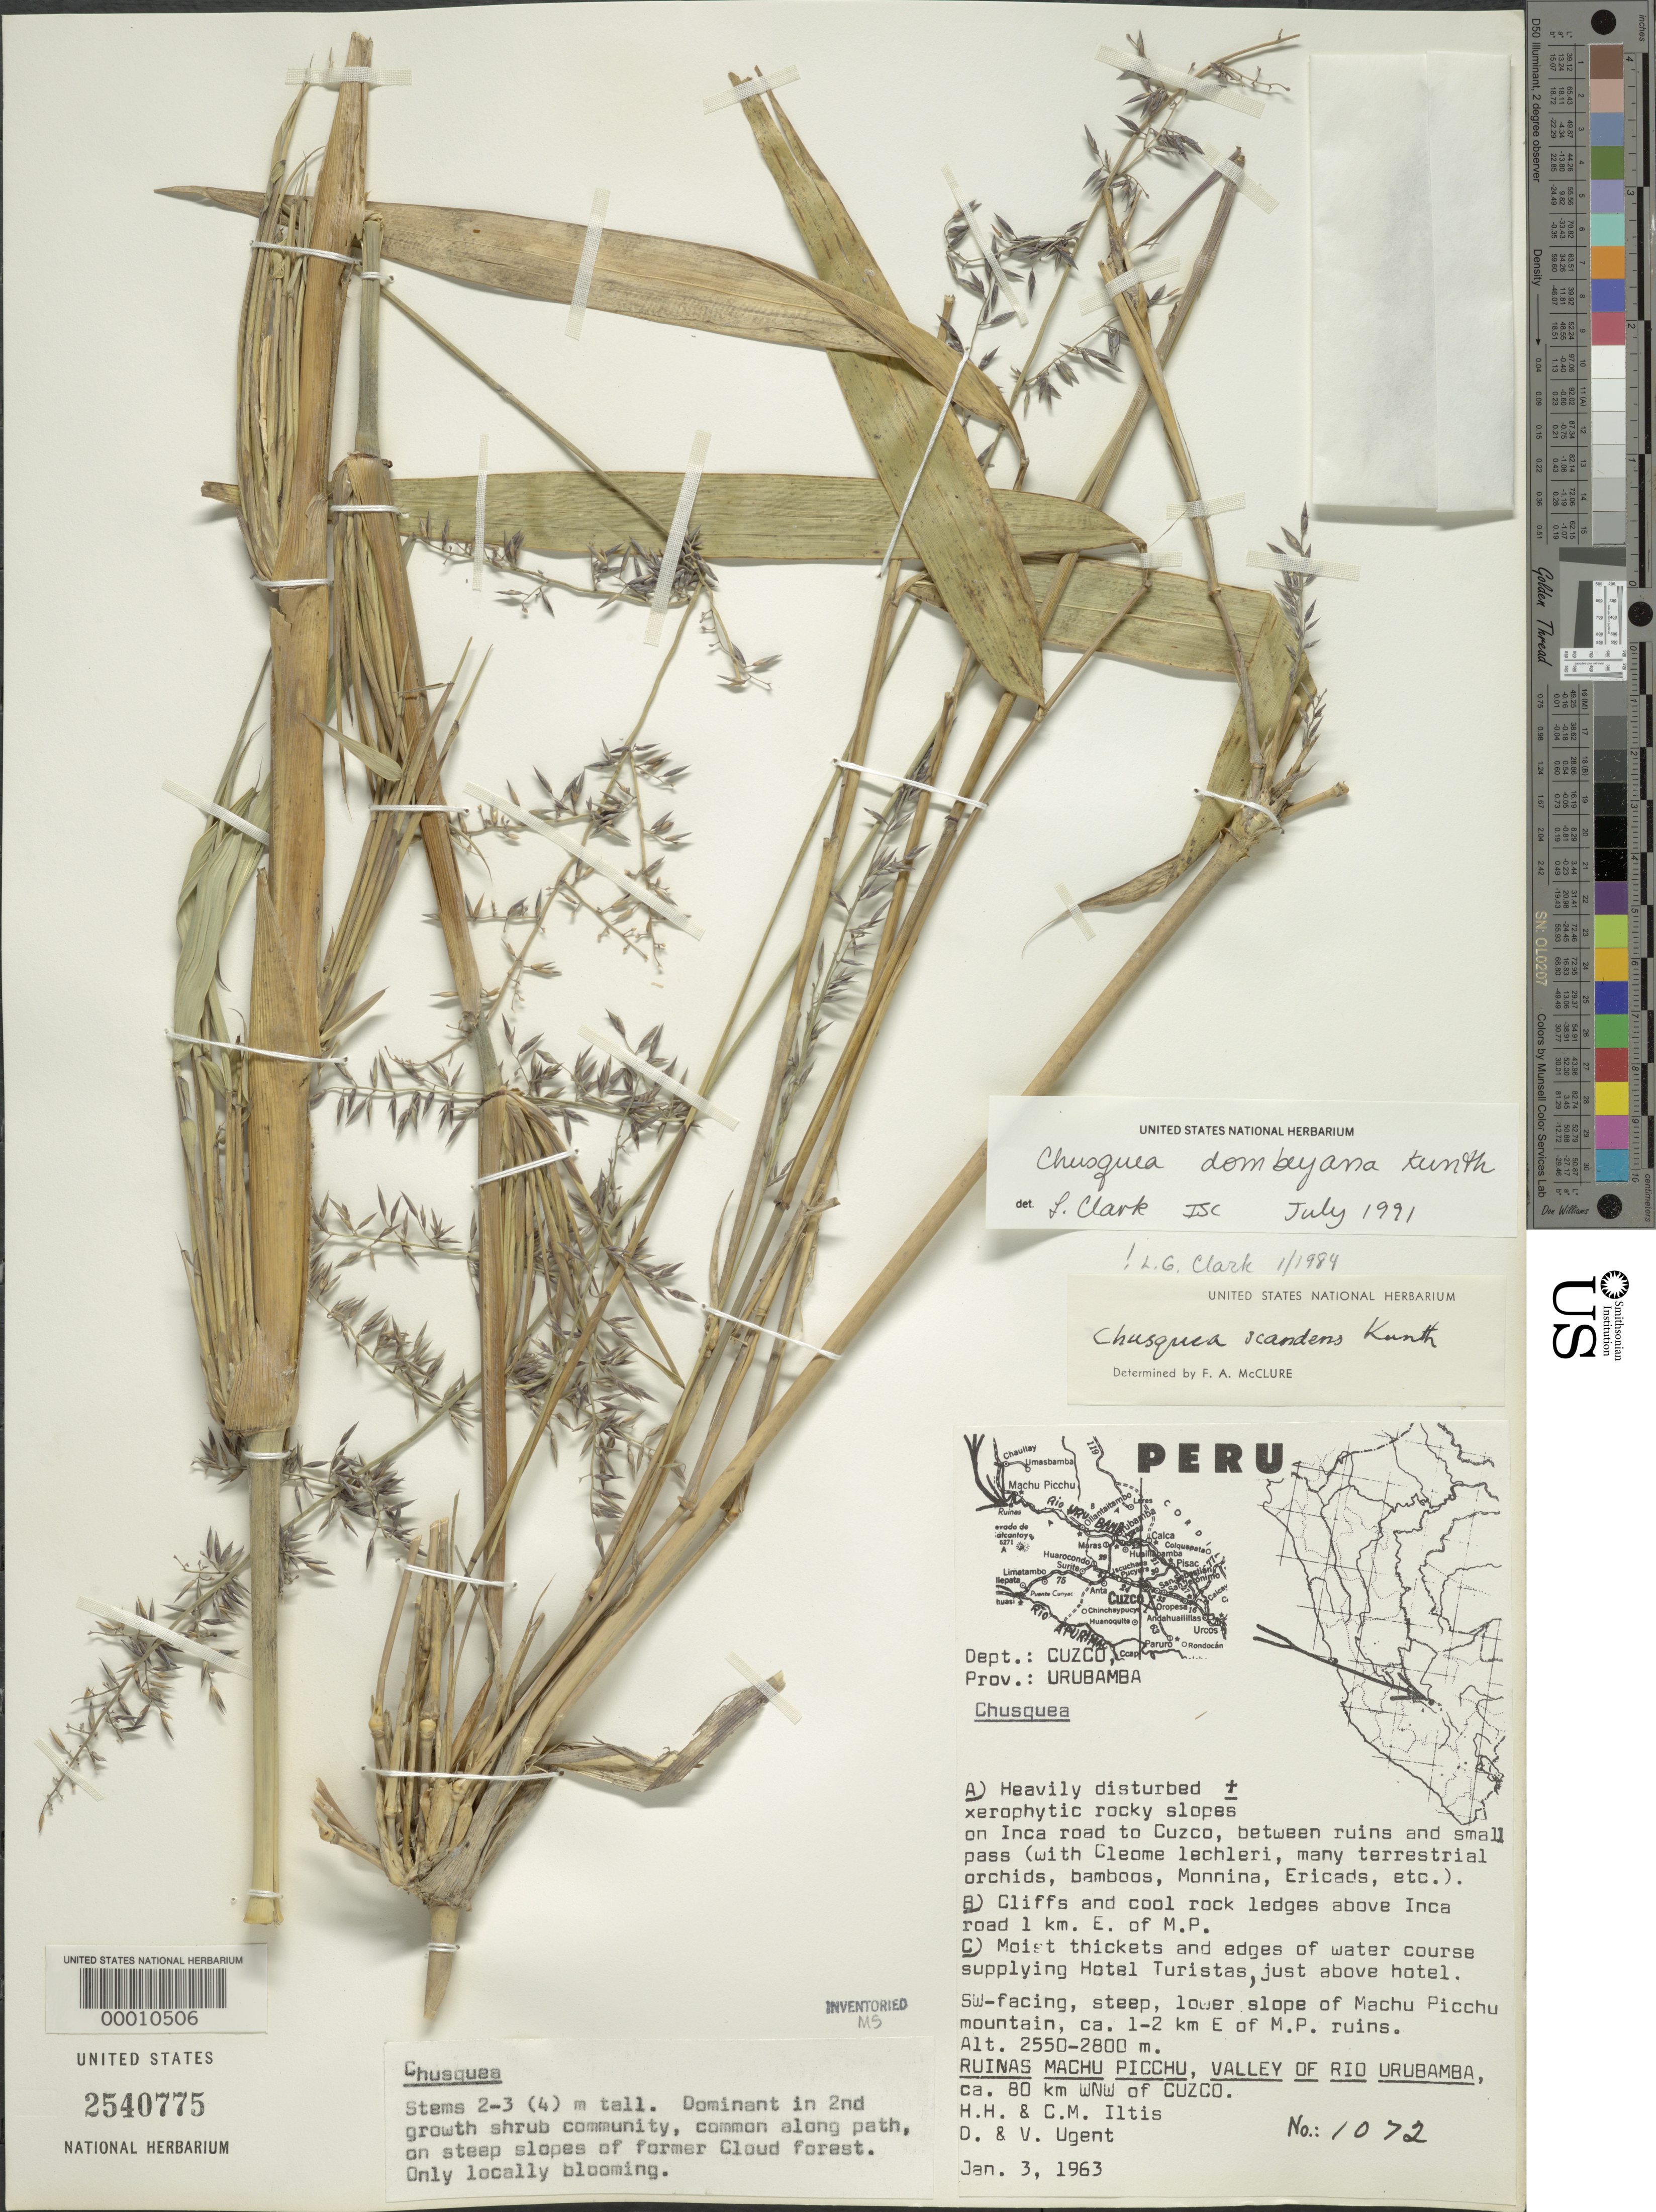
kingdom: Plantae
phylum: Tracheophyta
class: Liliopsida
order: Poales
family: Poaceae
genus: Chusquea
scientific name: Chusquea dombeyana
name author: Kunth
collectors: H. H. Iltis, C. M Iltis, D. Ugent & V. Ugent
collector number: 1072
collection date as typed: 03 Jan 1963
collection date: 1963-01-03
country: Peru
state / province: Cusco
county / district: Urubamba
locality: Machu Picchu Mountain, ca. 1-2 km E of Machupicchu Ruins; Ruinas Machu Picchu, valley of Río Urubamba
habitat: Along path, on steep slopes of former cloud forest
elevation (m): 2550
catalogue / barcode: US 2540775